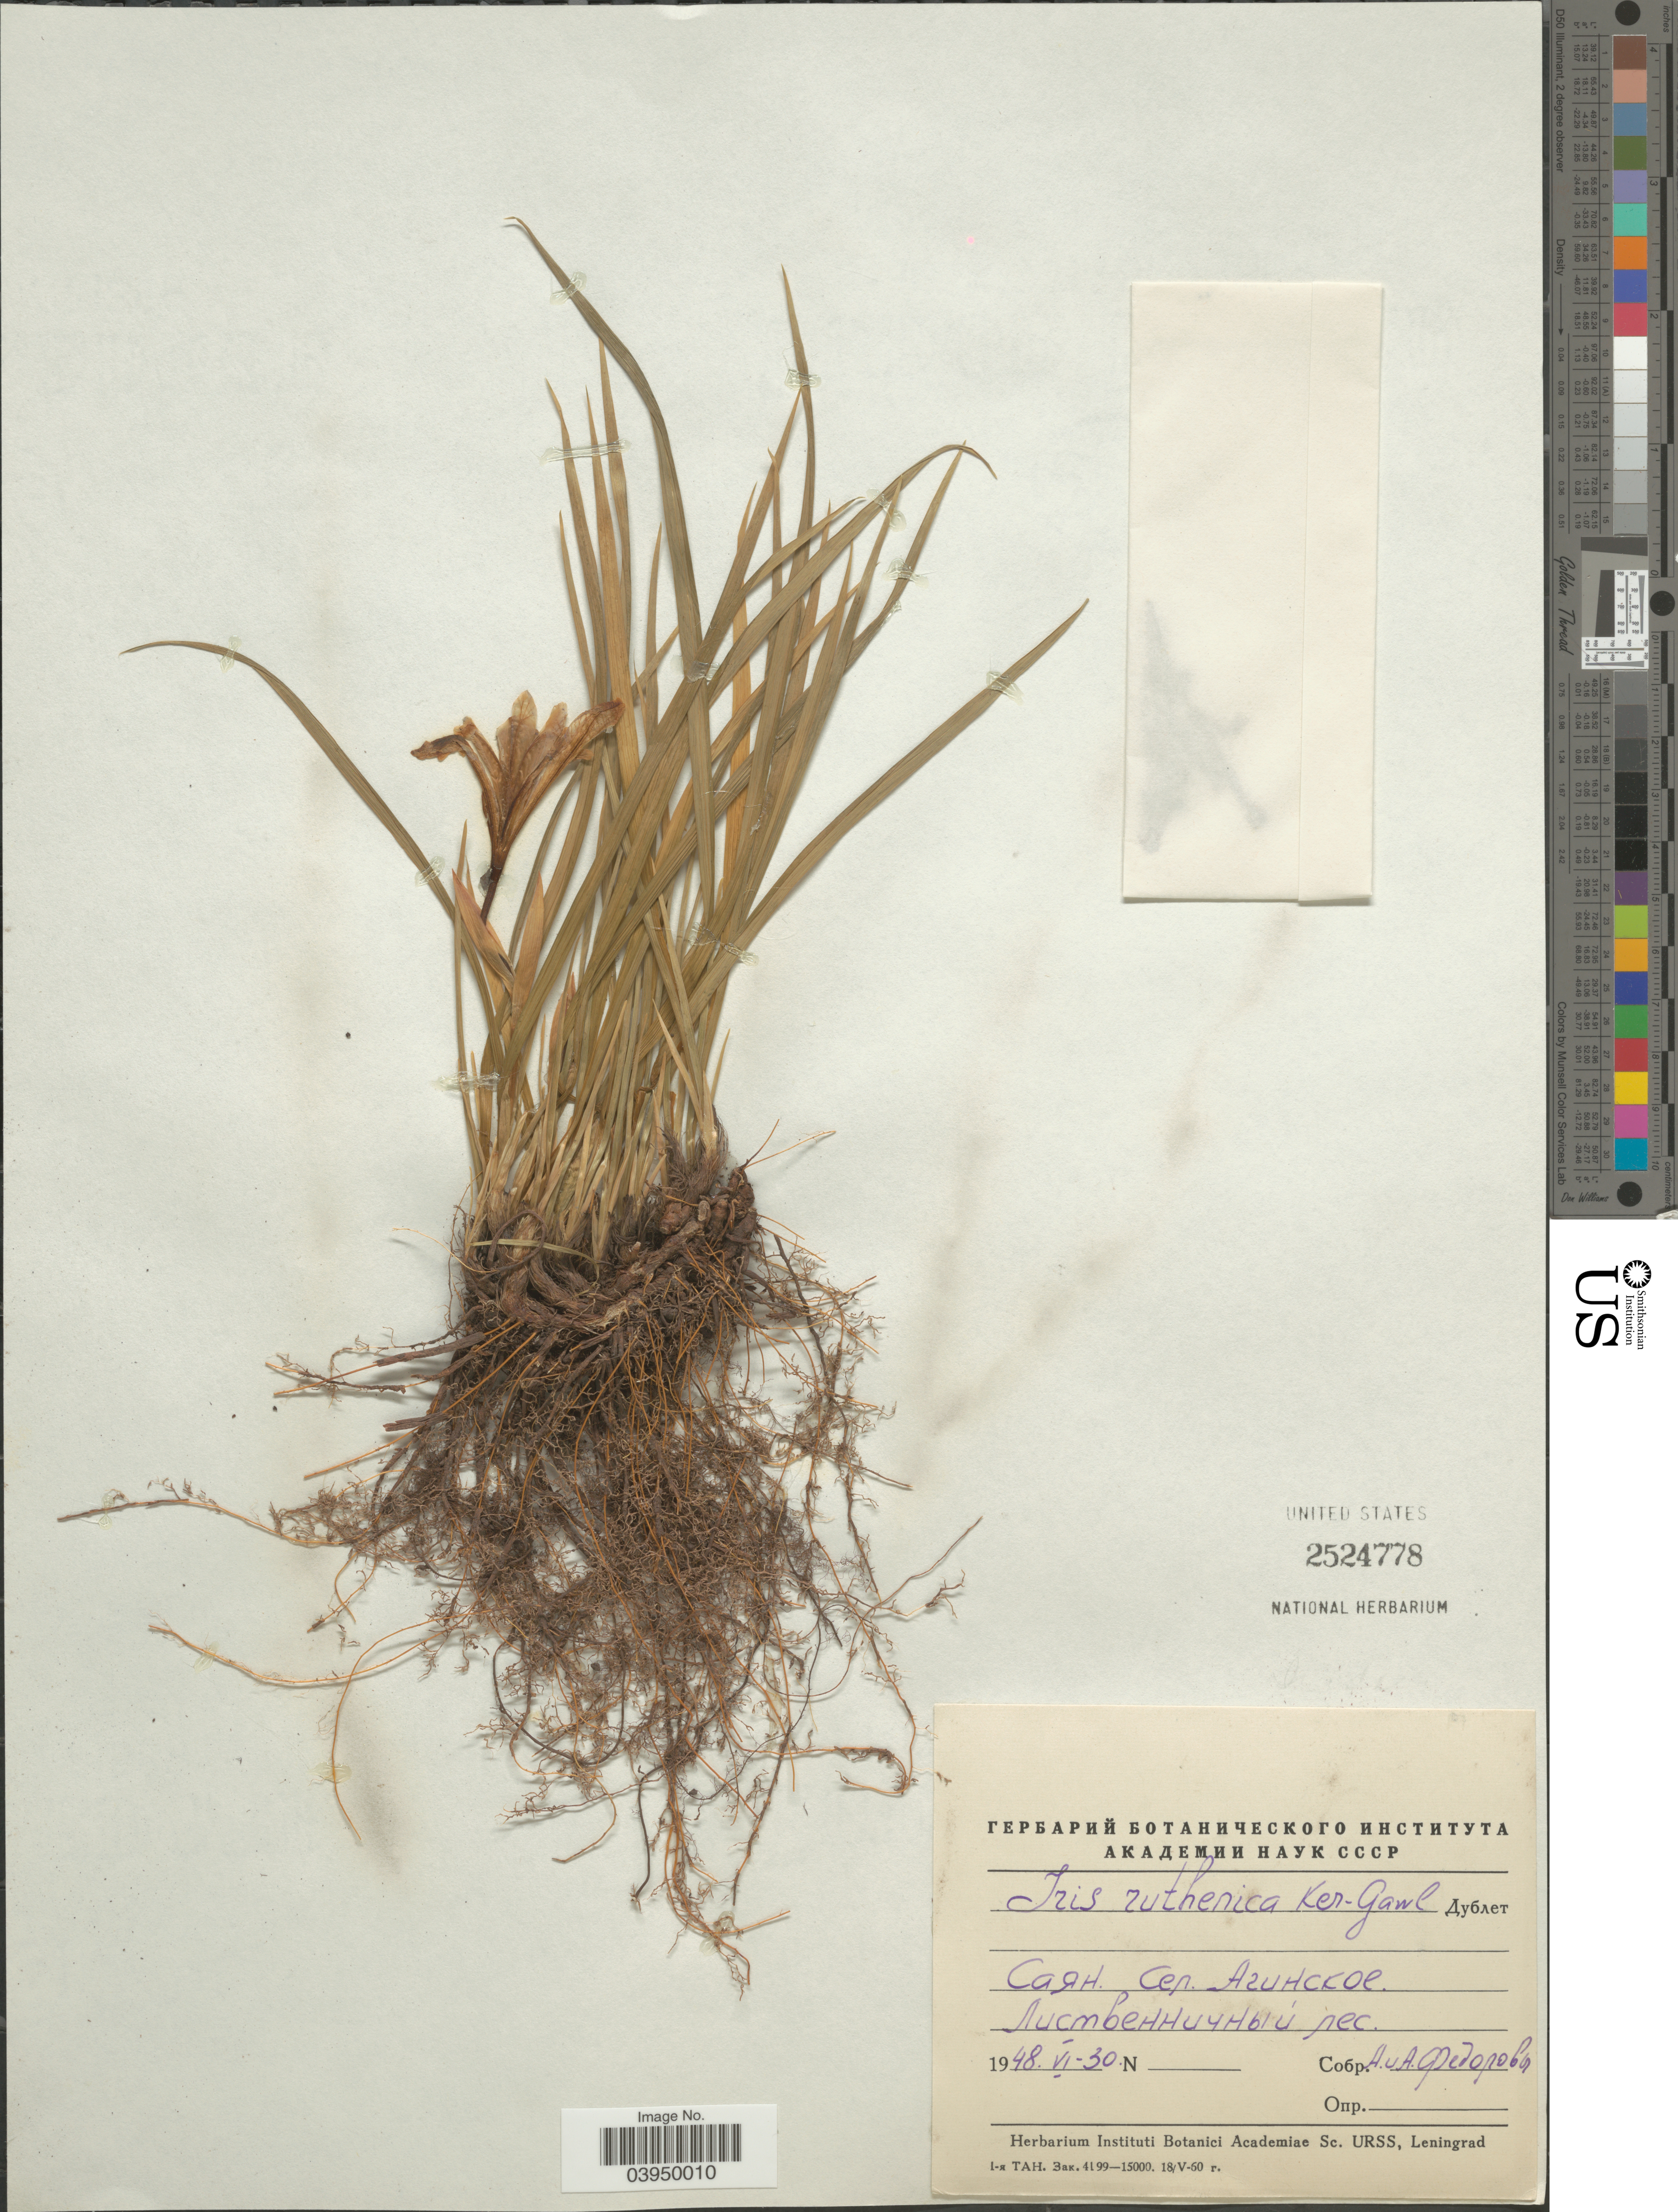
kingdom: Plantae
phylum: Tracheophyta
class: Liliopsida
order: Asparagales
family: Iridaceae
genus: Iris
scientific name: Iris ruthenica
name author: Ker Gawl.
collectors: A. Fedorov & A. Fedorova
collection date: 1948-06-30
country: Russian Federation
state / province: Krasnoyarsk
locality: Aginskoe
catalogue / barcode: US 2524778